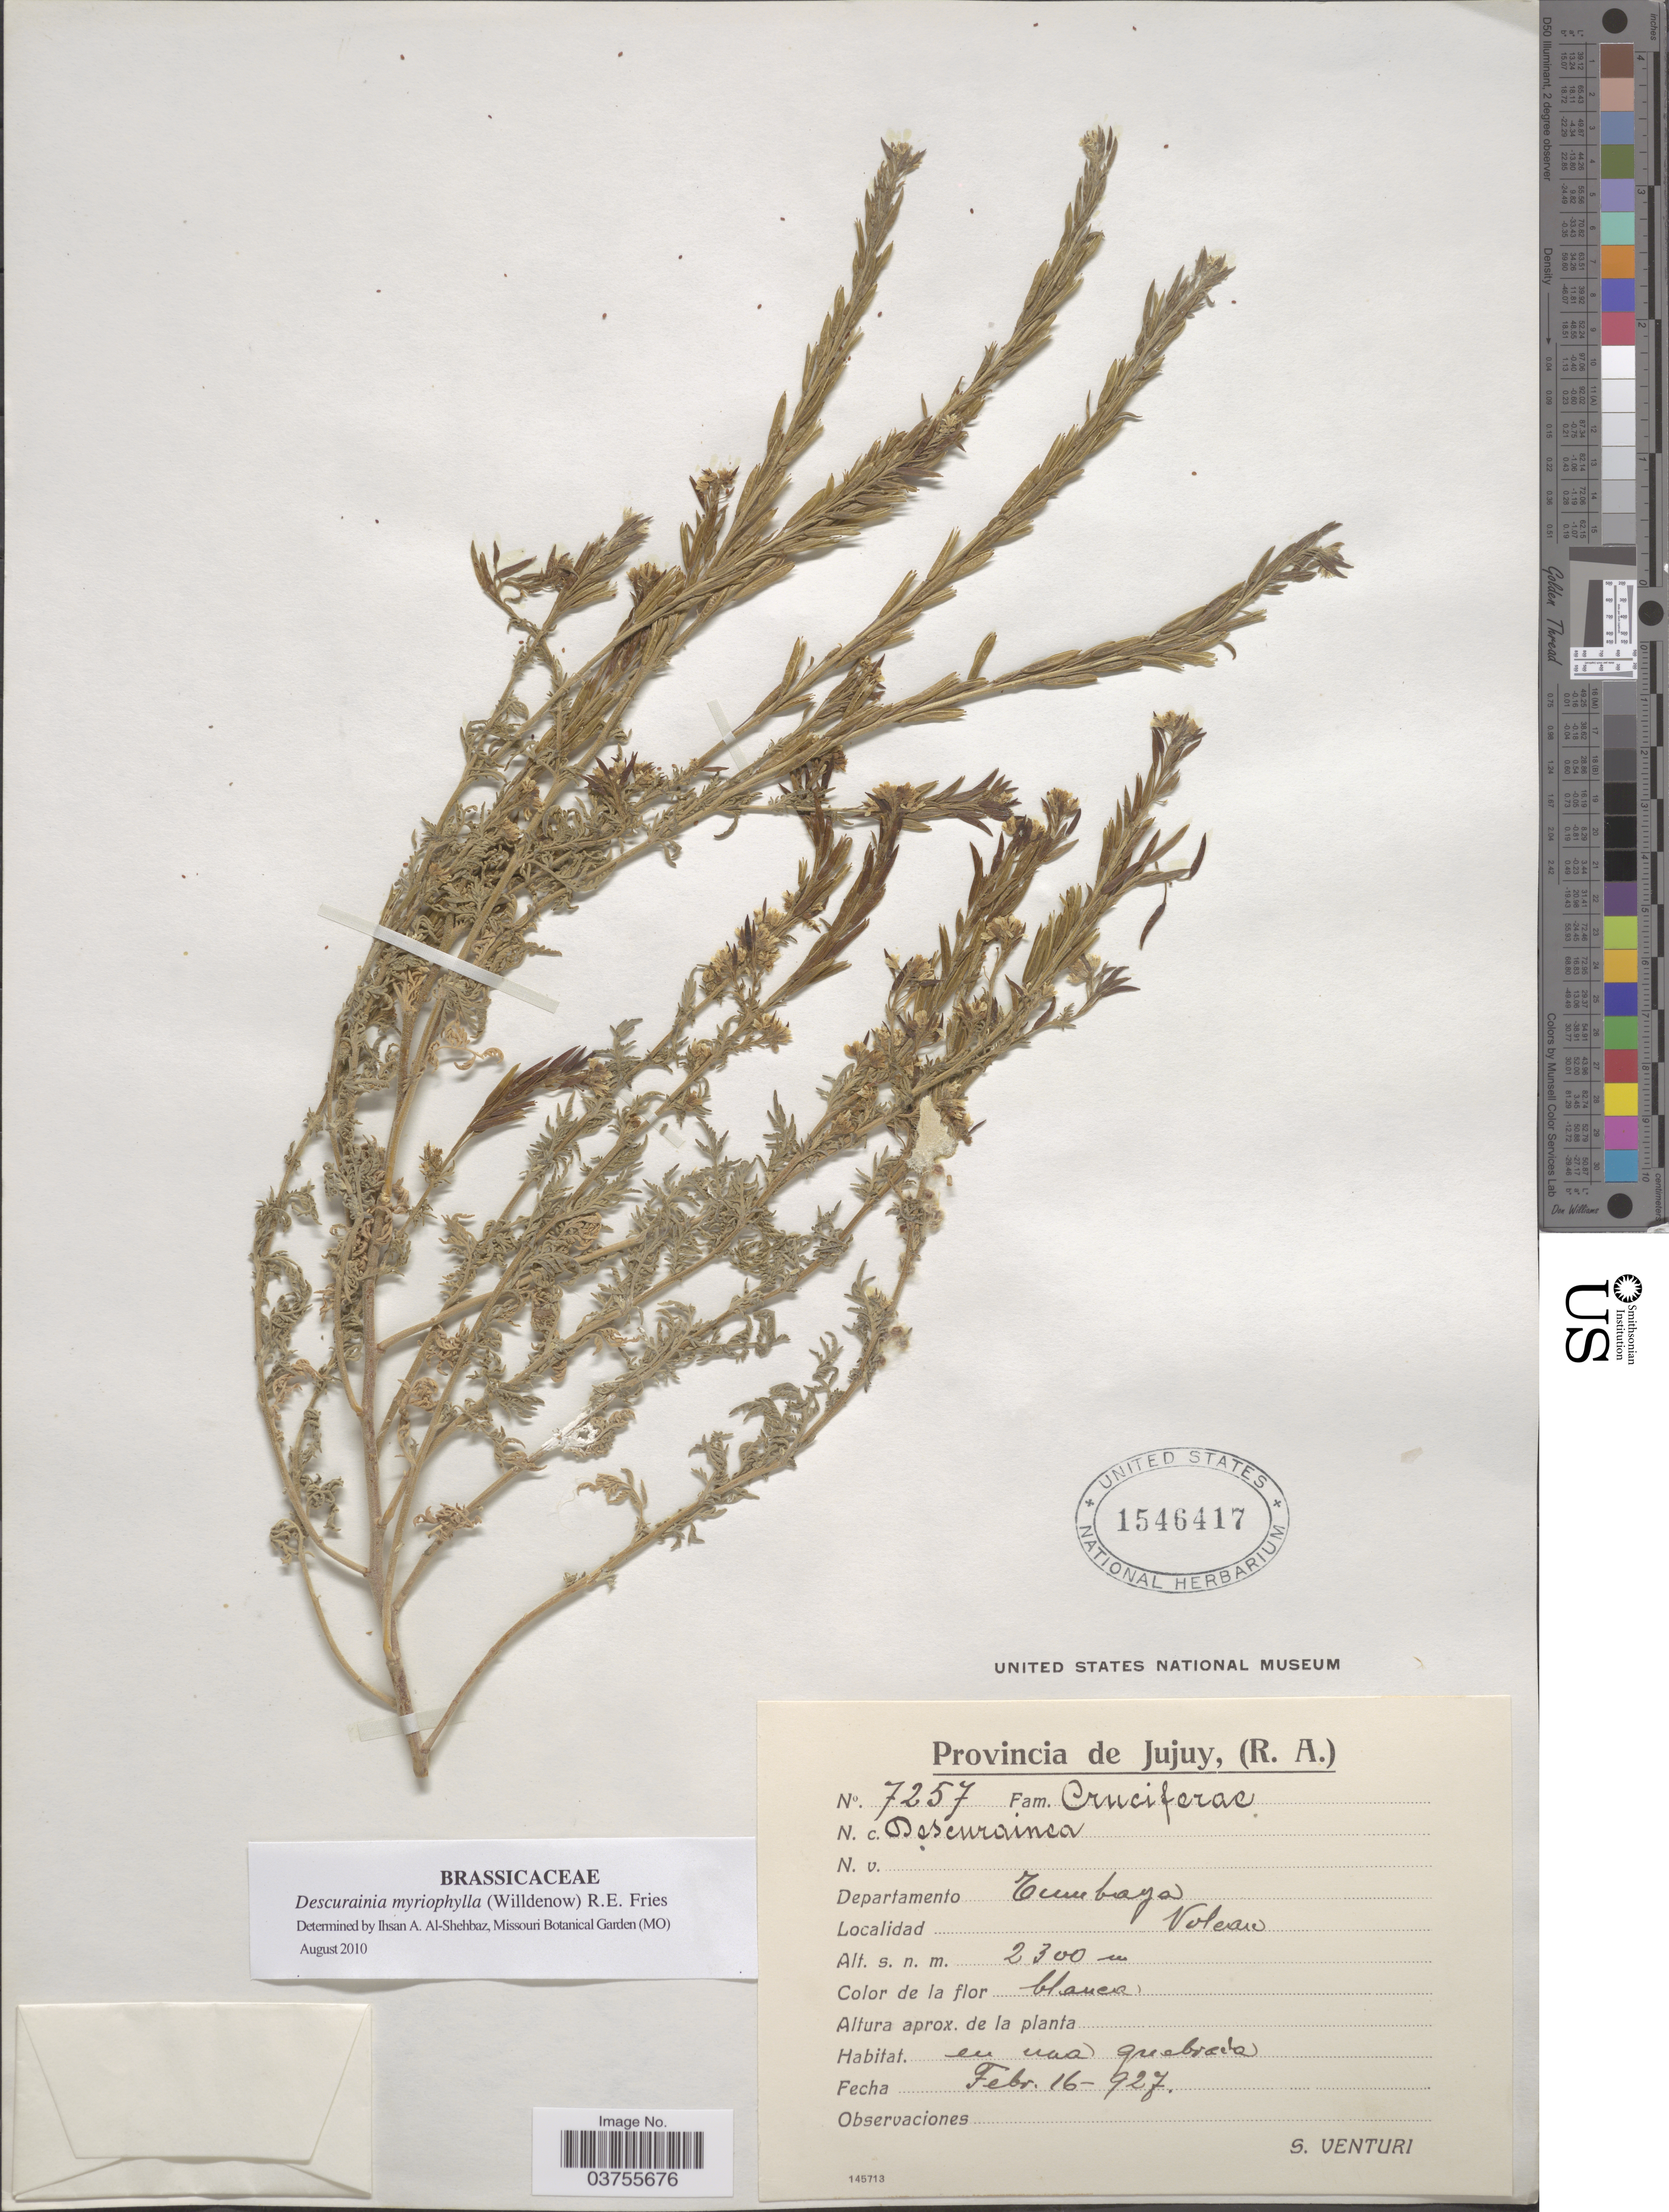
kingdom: Plantae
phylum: Tracheophyta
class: Magnoliopsida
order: Brassicales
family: Brassicaceae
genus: Descurainia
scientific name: Descurainia myriophylla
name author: (Willd.) R.E. Fr.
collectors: S. Venturi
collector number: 7257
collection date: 1927-02-16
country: Argentina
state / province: Jujuy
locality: Departamento Tumbaya, Voleau.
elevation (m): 2300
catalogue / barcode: US 1546417